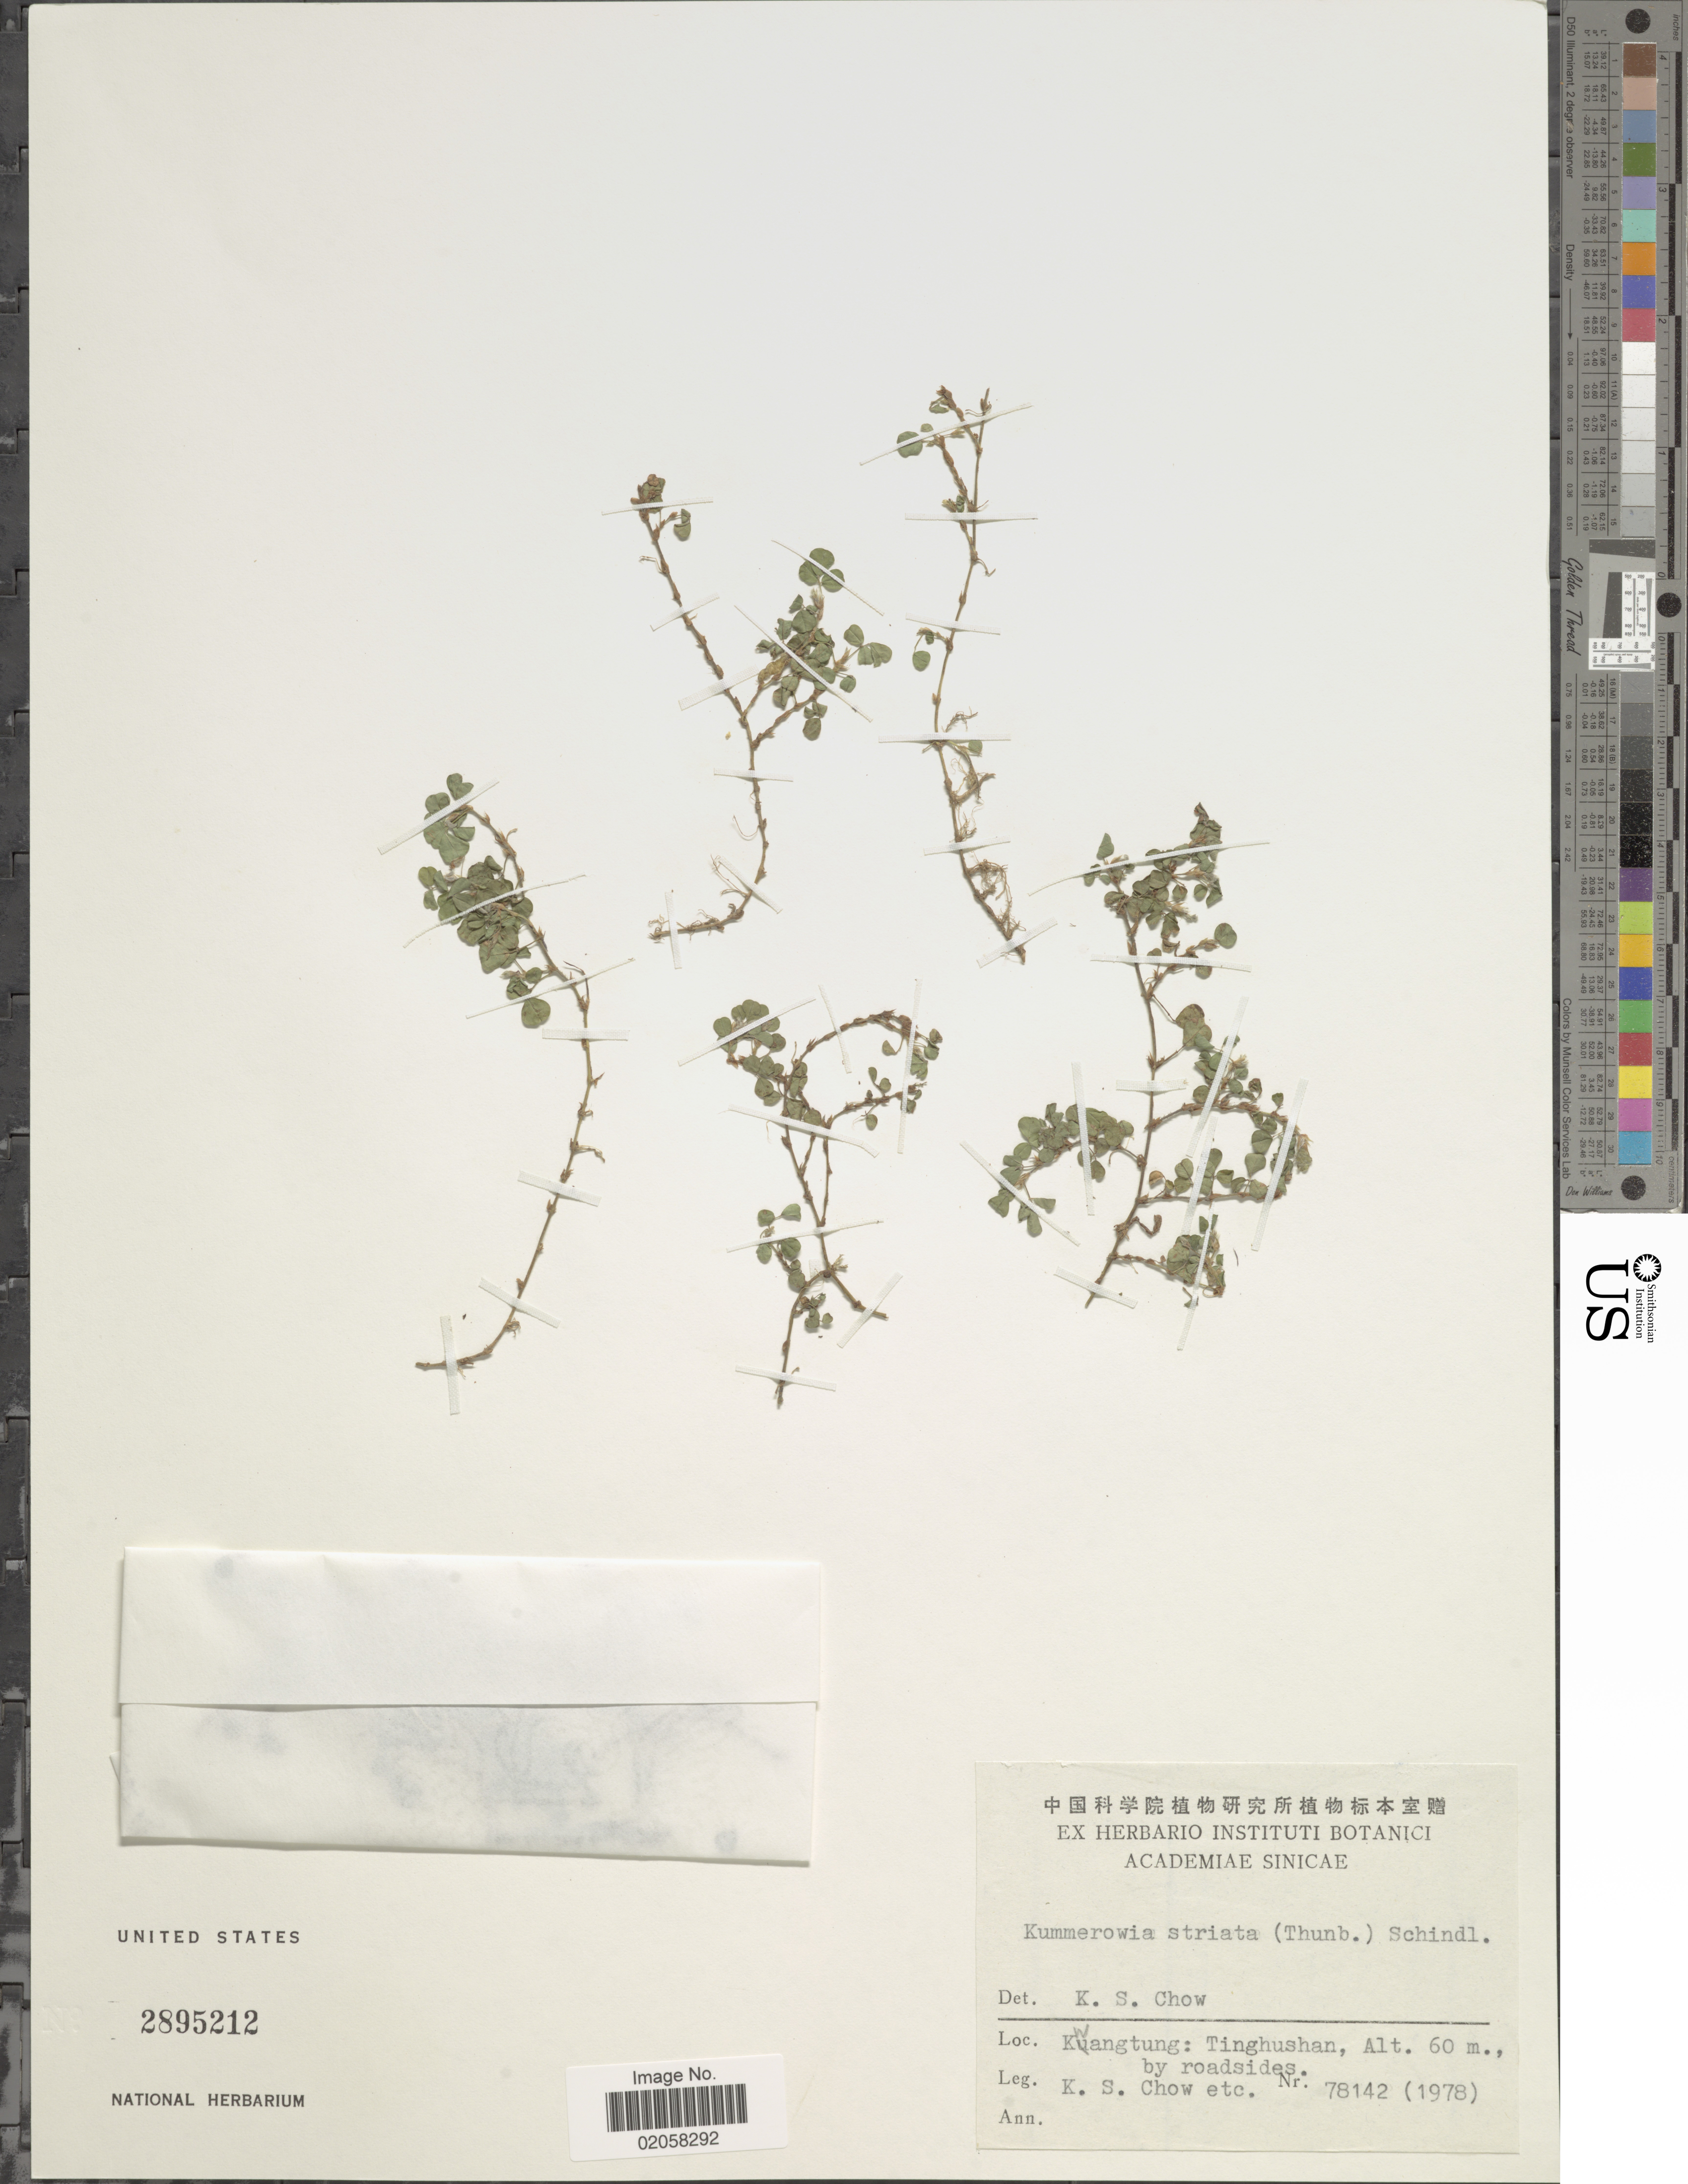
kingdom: Plantae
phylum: Tracheophyta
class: Magnoliopsida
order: Fabales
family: Fabaceae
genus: Kummerowia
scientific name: Kummerowia striata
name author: (Thunb.) Schindl.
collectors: K. S. Chow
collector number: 78142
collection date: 1978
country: China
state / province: Guangdong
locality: Kwangtung: Tinghushan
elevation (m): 60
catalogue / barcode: US 2895212